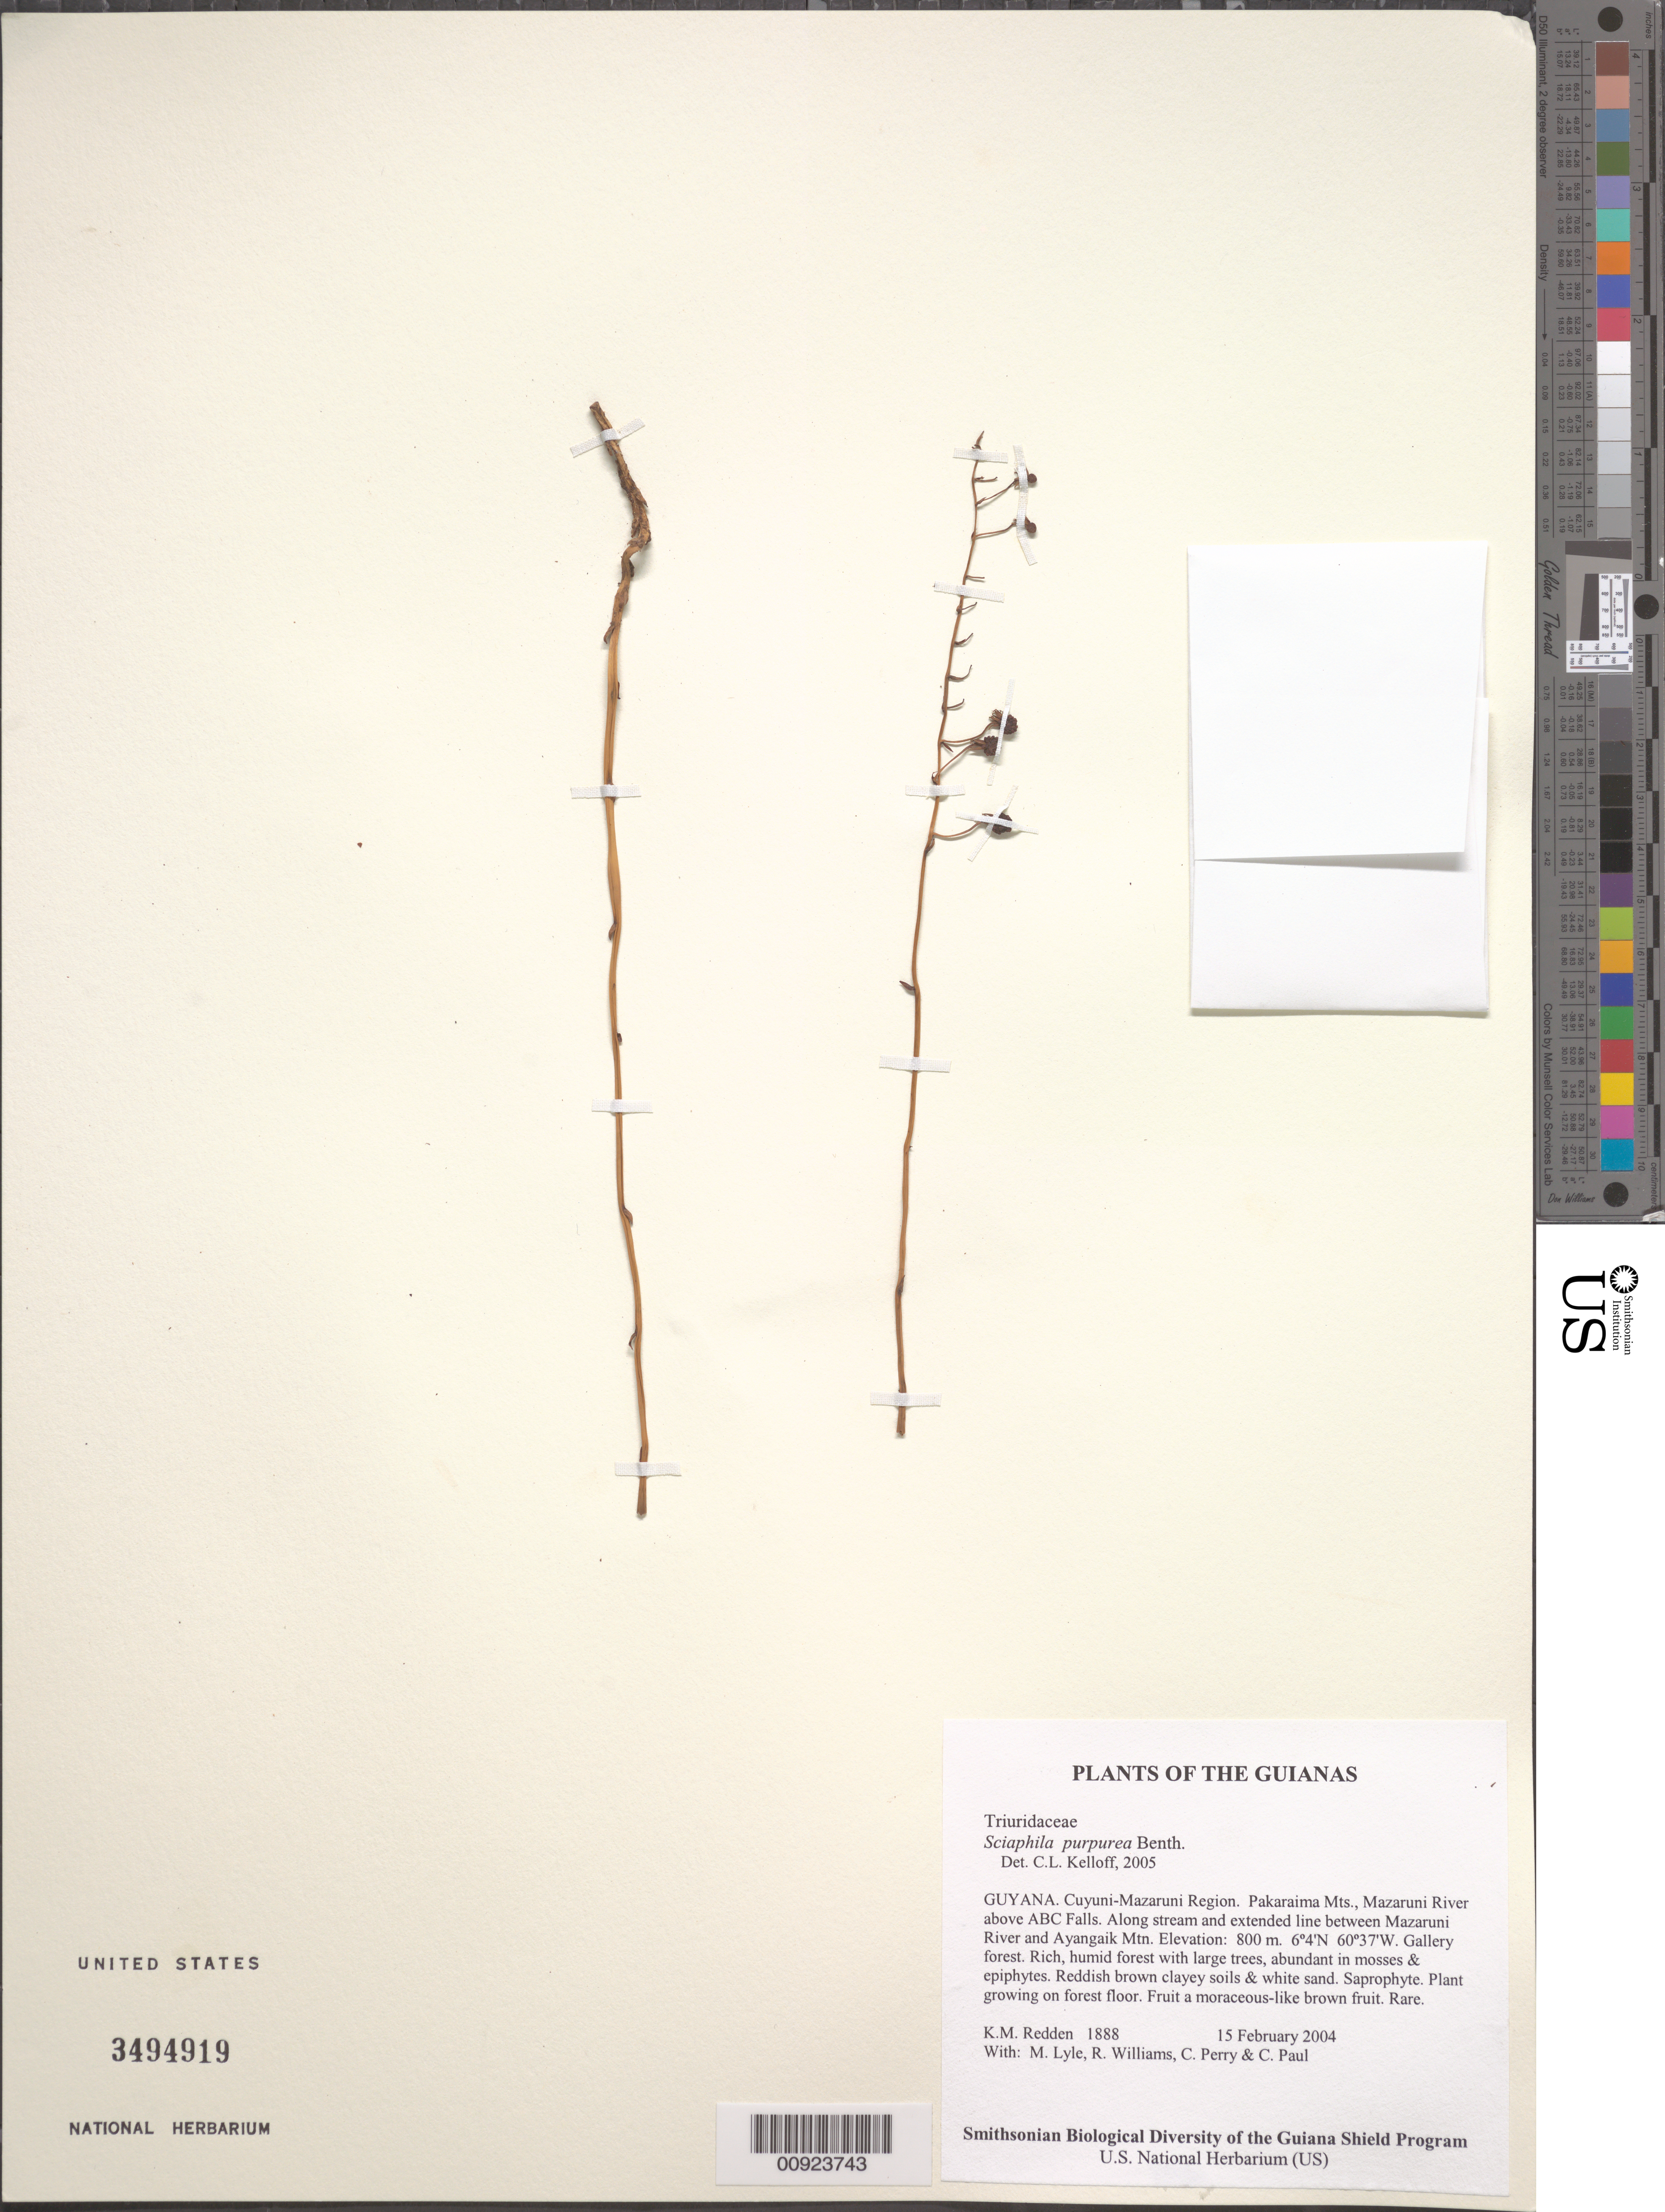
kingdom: Plantae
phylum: Tracheophyta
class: Liliopsida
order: Pandanales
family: Triuridaceae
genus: Sciaphila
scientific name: Sciaphila purpurea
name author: Benth.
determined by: Kelloff, Carol L., (US), Smithsonian Institution - National Museum of Natural History (UNITED STATES)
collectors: K. M. Redden, M. Lyle, R. Williams, C. Perry & C. Paul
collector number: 1888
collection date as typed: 15 February 2004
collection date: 2004-02-15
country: Guyana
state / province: Cuyuni-Mazaruni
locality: Pakaraima Mts., Mazaruni River above ABC Falls. Along stream and extended line between Mazaruni River and Ayangaik Mtn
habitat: Gallery forest. Rich, humid forest with large trees, abundant in mosses, epiphytes. Reddish brown clayey soils and white sand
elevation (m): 800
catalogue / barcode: US 3494919